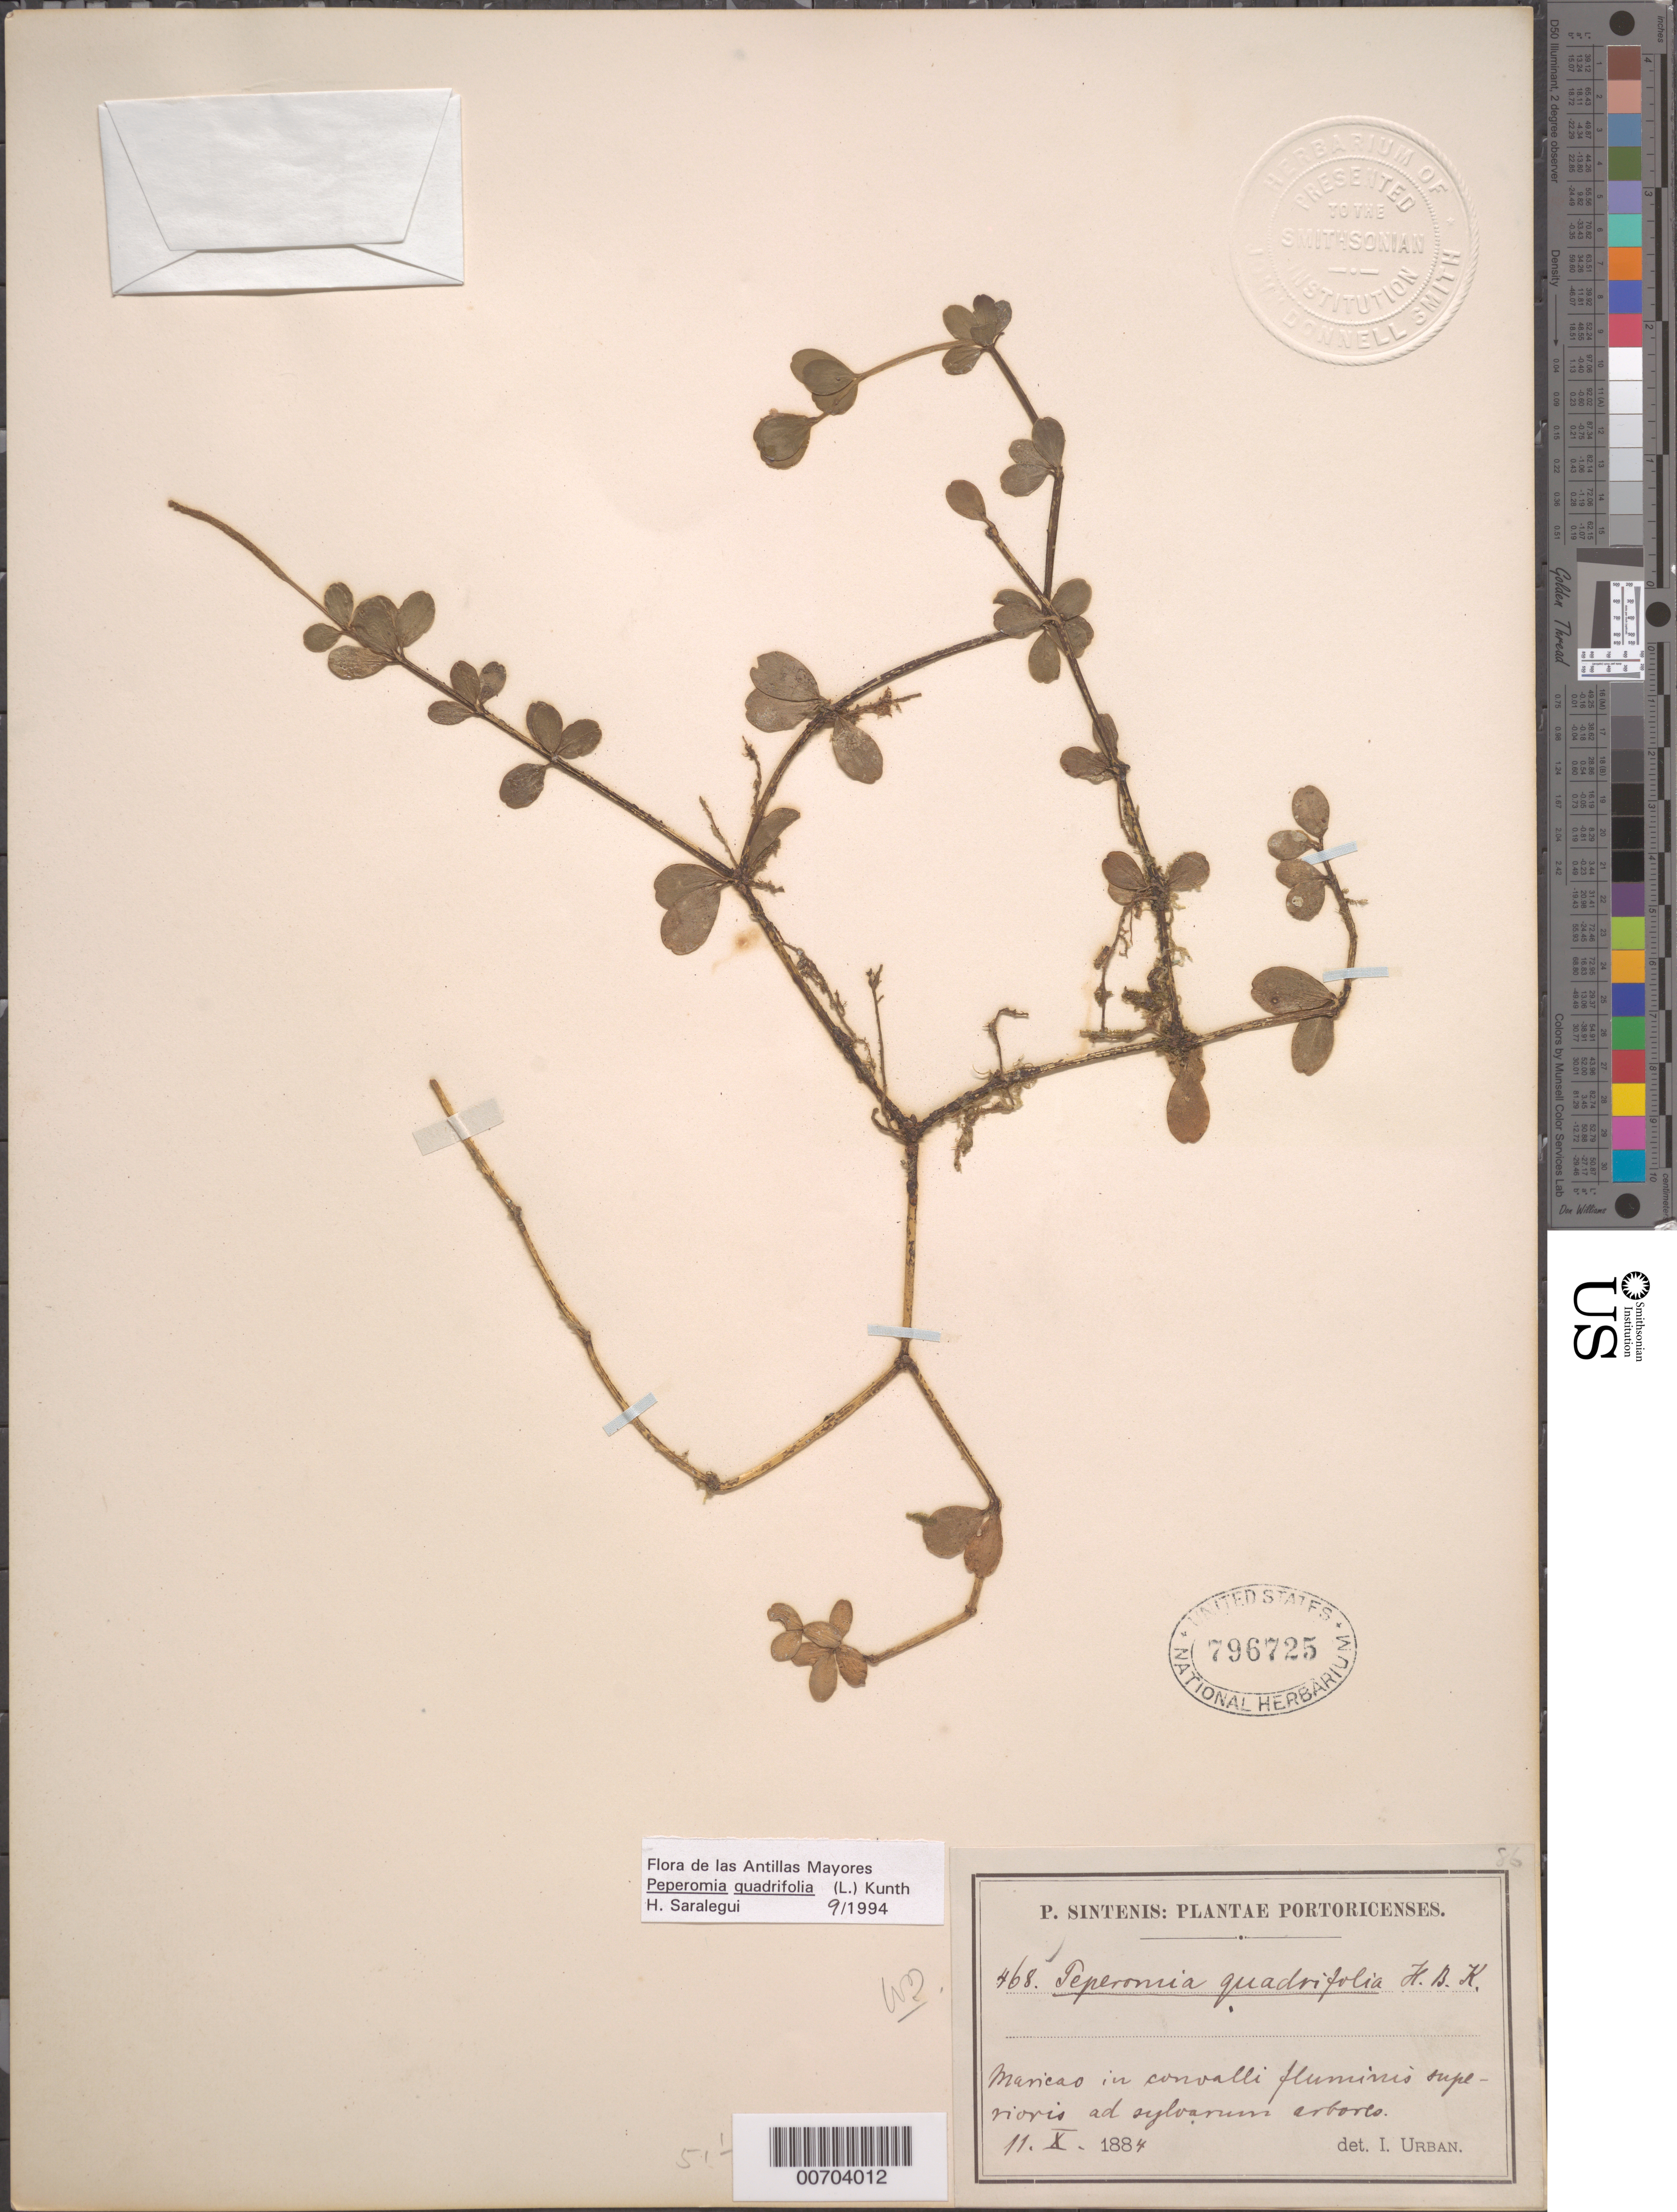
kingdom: Plantae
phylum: Tracheophyta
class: Magnoliopsida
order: Piperales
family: Piperaceae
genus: Peperomia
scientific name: Peperomia quadrifolia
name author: (L.) Kunth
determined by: Saralegui Boza, H.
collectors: P. Sintenis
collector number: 468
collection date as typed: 11 Oct 1884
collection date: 1884-10-11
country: Puerto Rico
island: Greater Antilles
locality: Maricao in convalli fluminis superioris ad sylvarum arbores.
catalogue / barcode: US 796725